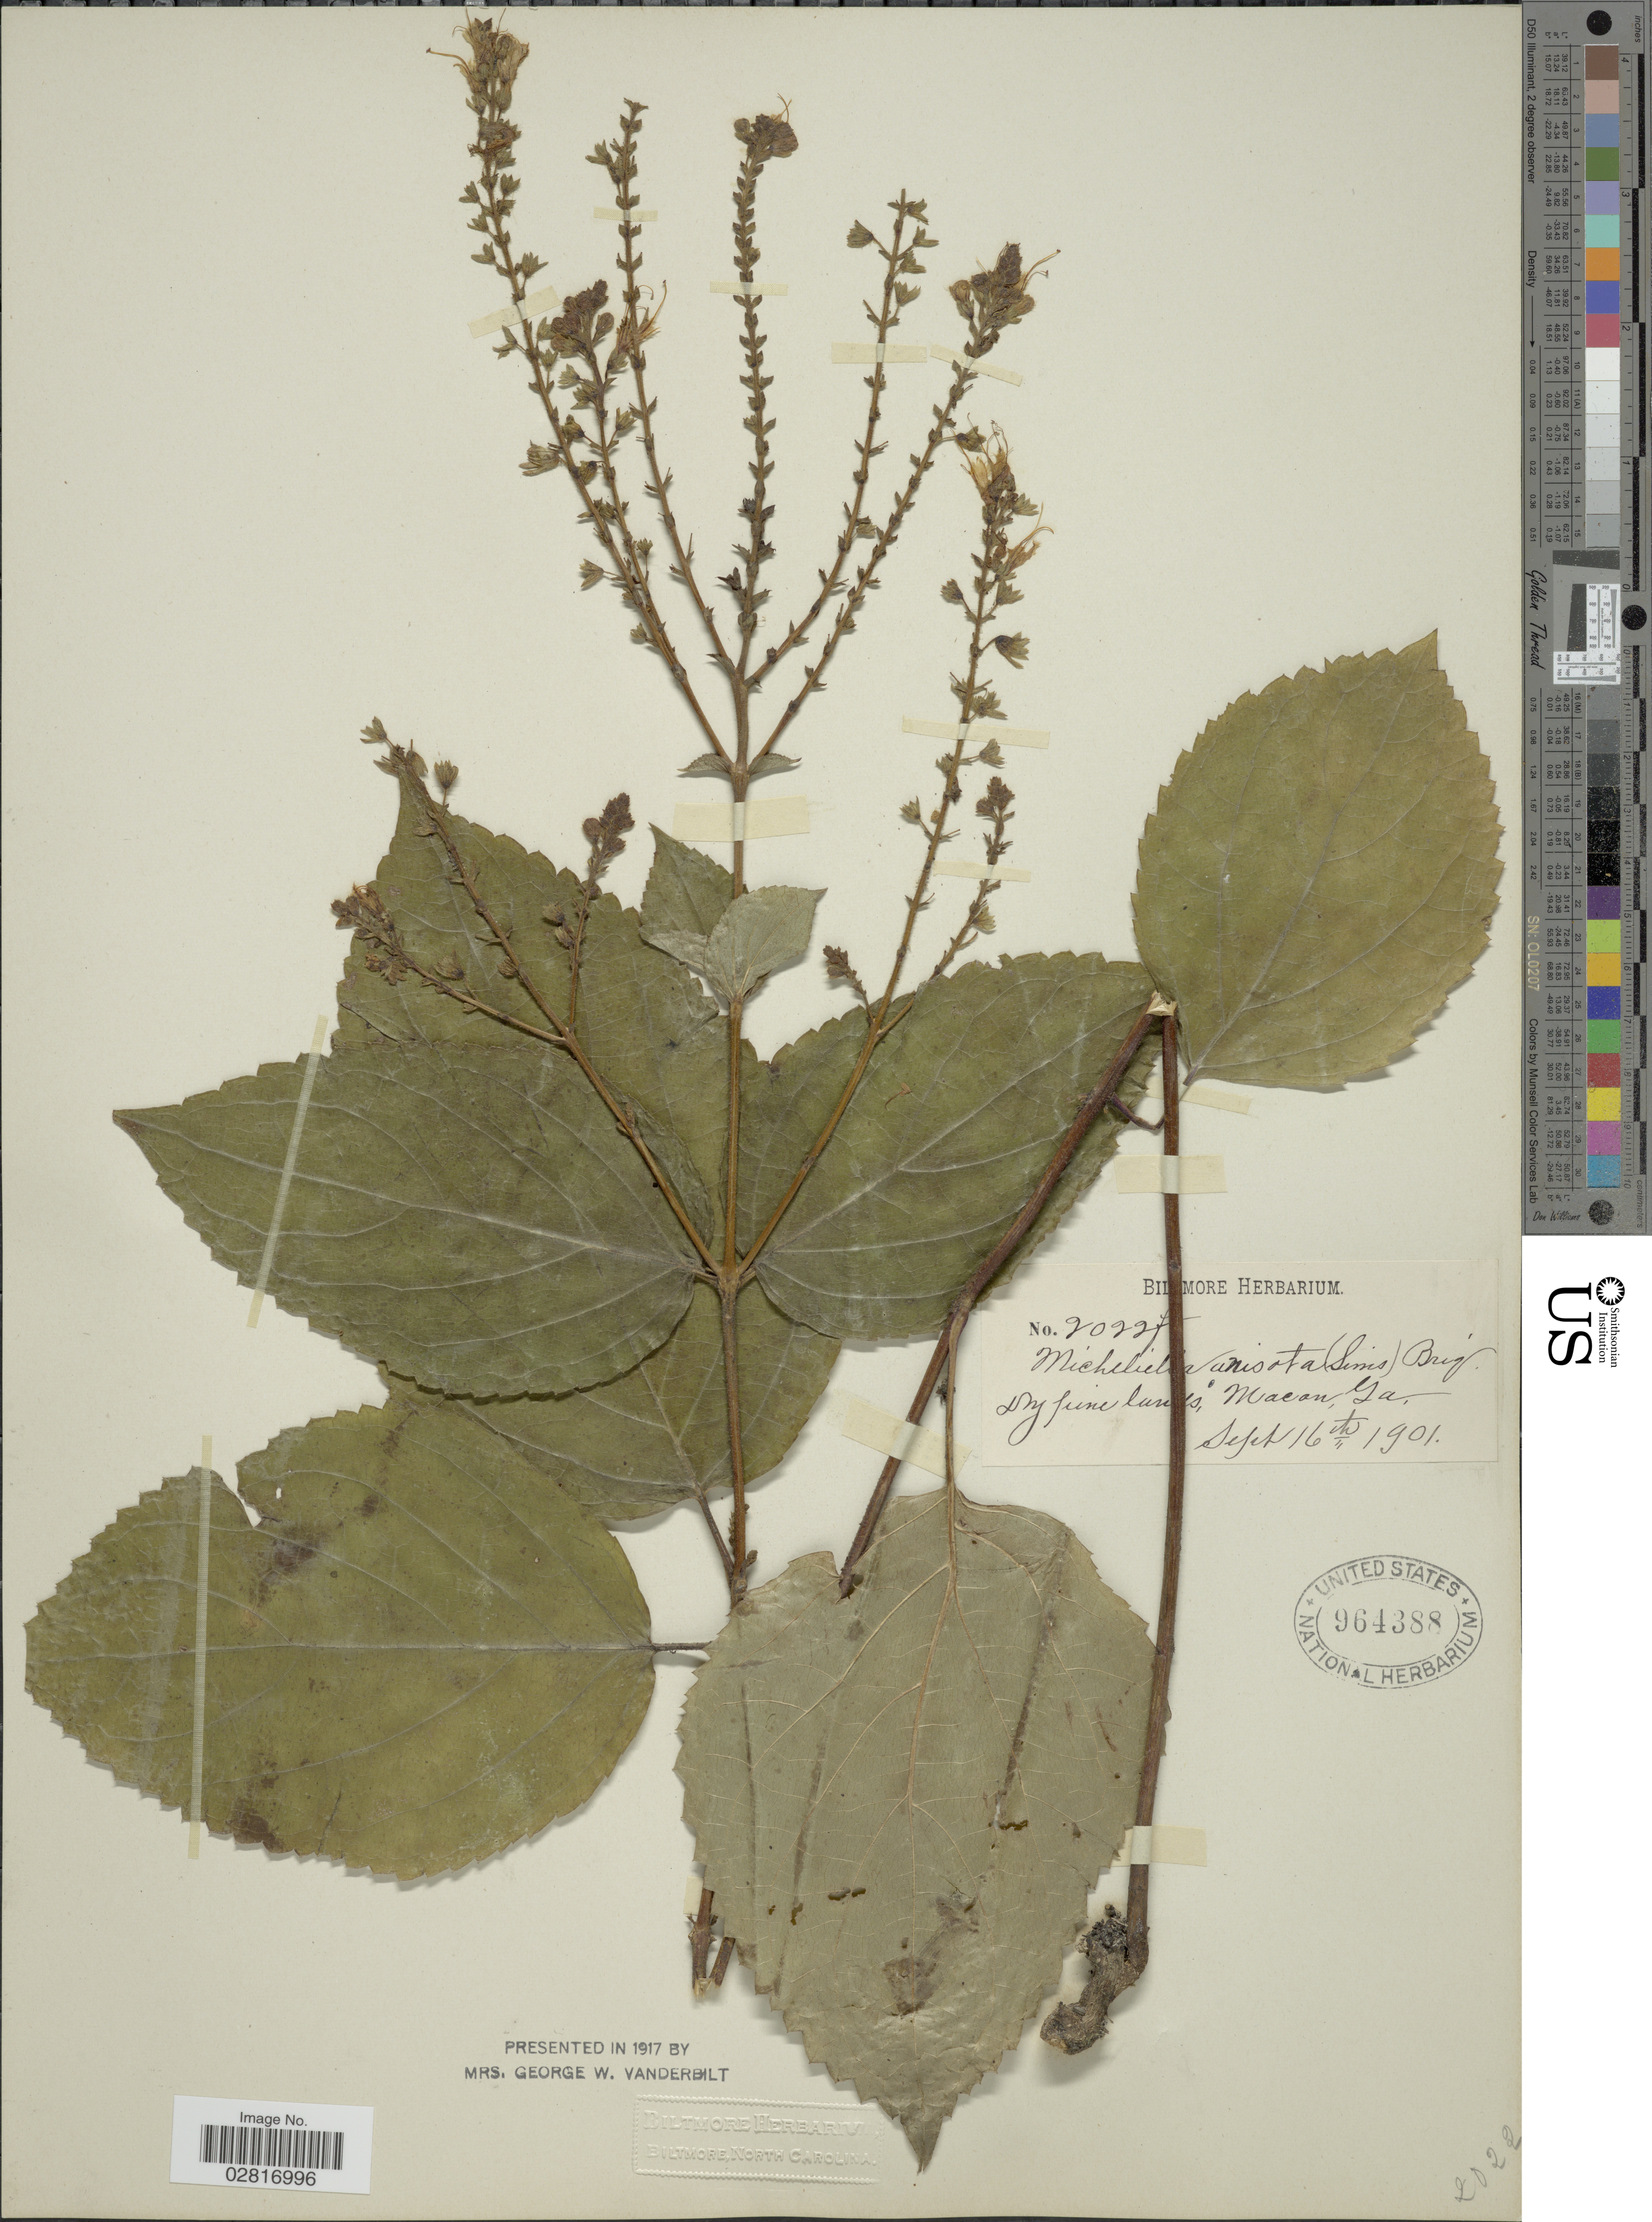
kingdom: Plantae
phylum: Tracheophyta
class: Magnoliopsida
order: Lamiales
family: Lamiaceae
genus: Collinsonia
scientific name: Collinsonia anisata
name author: Sims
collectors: ex herb. Biltmore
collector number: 20227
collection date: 1901-09-16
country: United States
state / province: Georgia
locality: Macon, Ga.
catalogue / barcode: US 964388